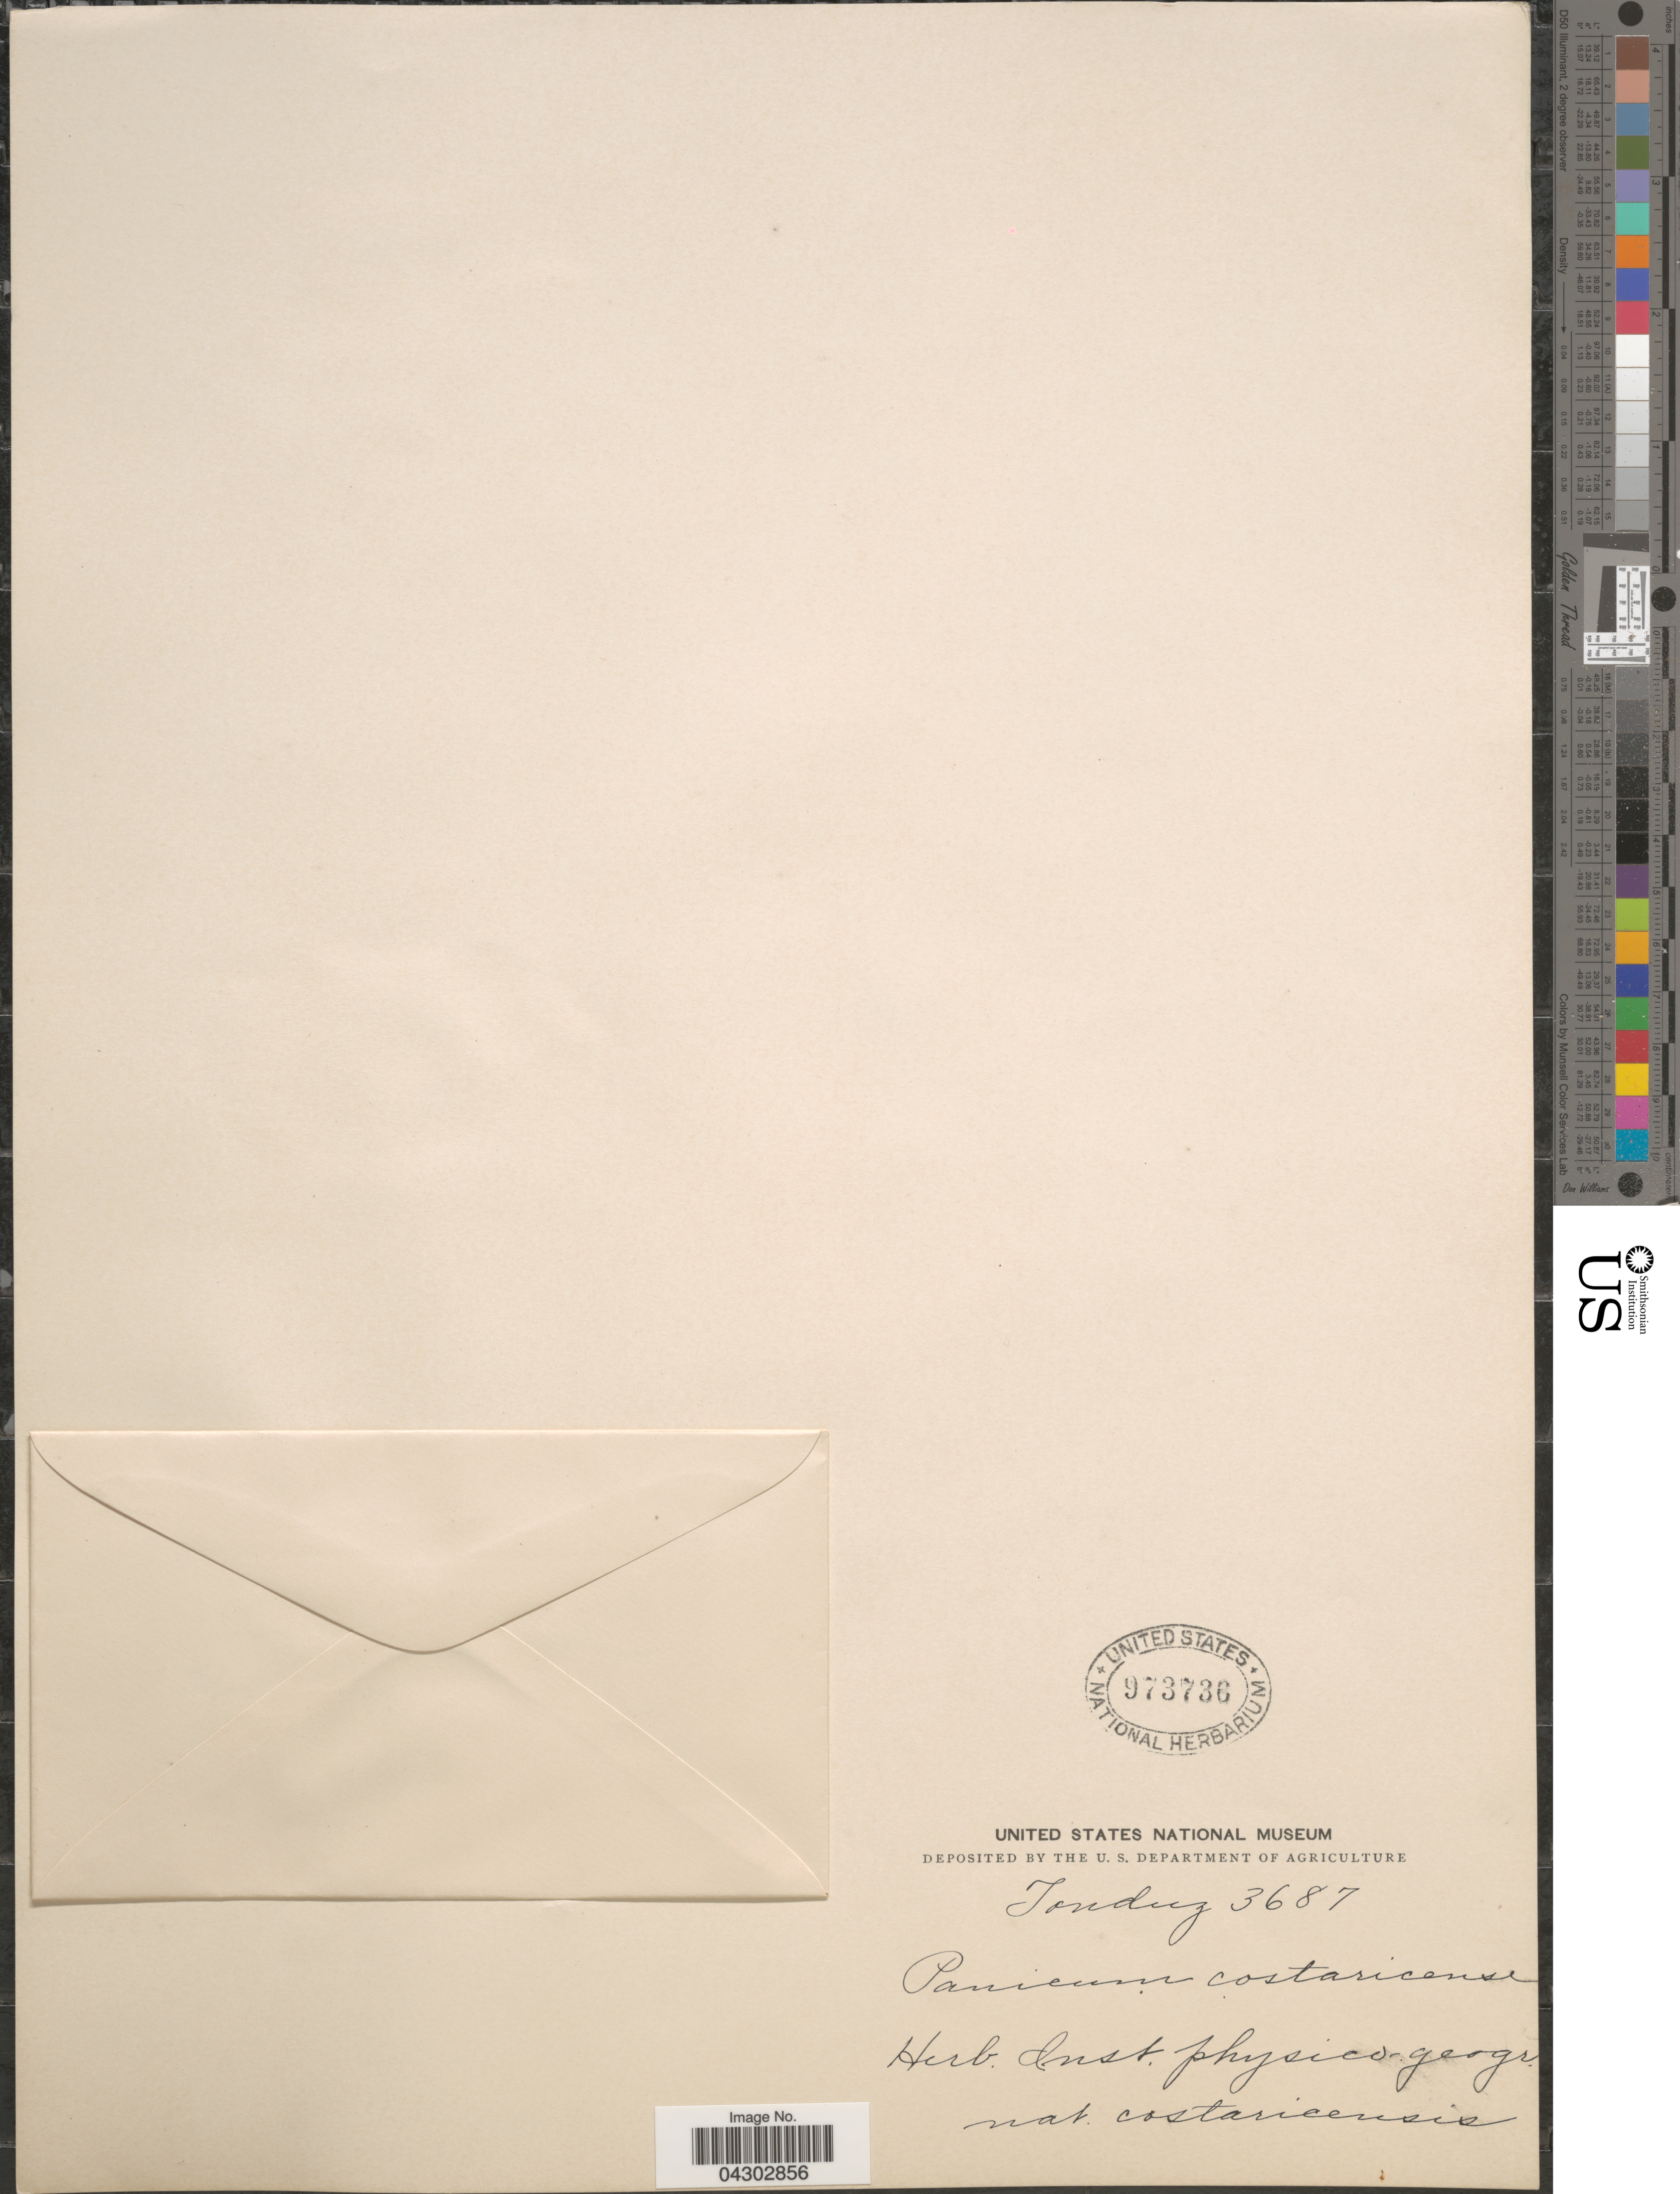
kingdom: Plantae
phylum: Tracheophyta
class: Liliopsida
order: Poales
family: Poaceae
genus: Panicum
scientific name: Panicum haenkeanum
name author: J. Presl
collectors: Tonduz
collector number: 3687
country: Costa Rica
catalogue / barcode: US 973736